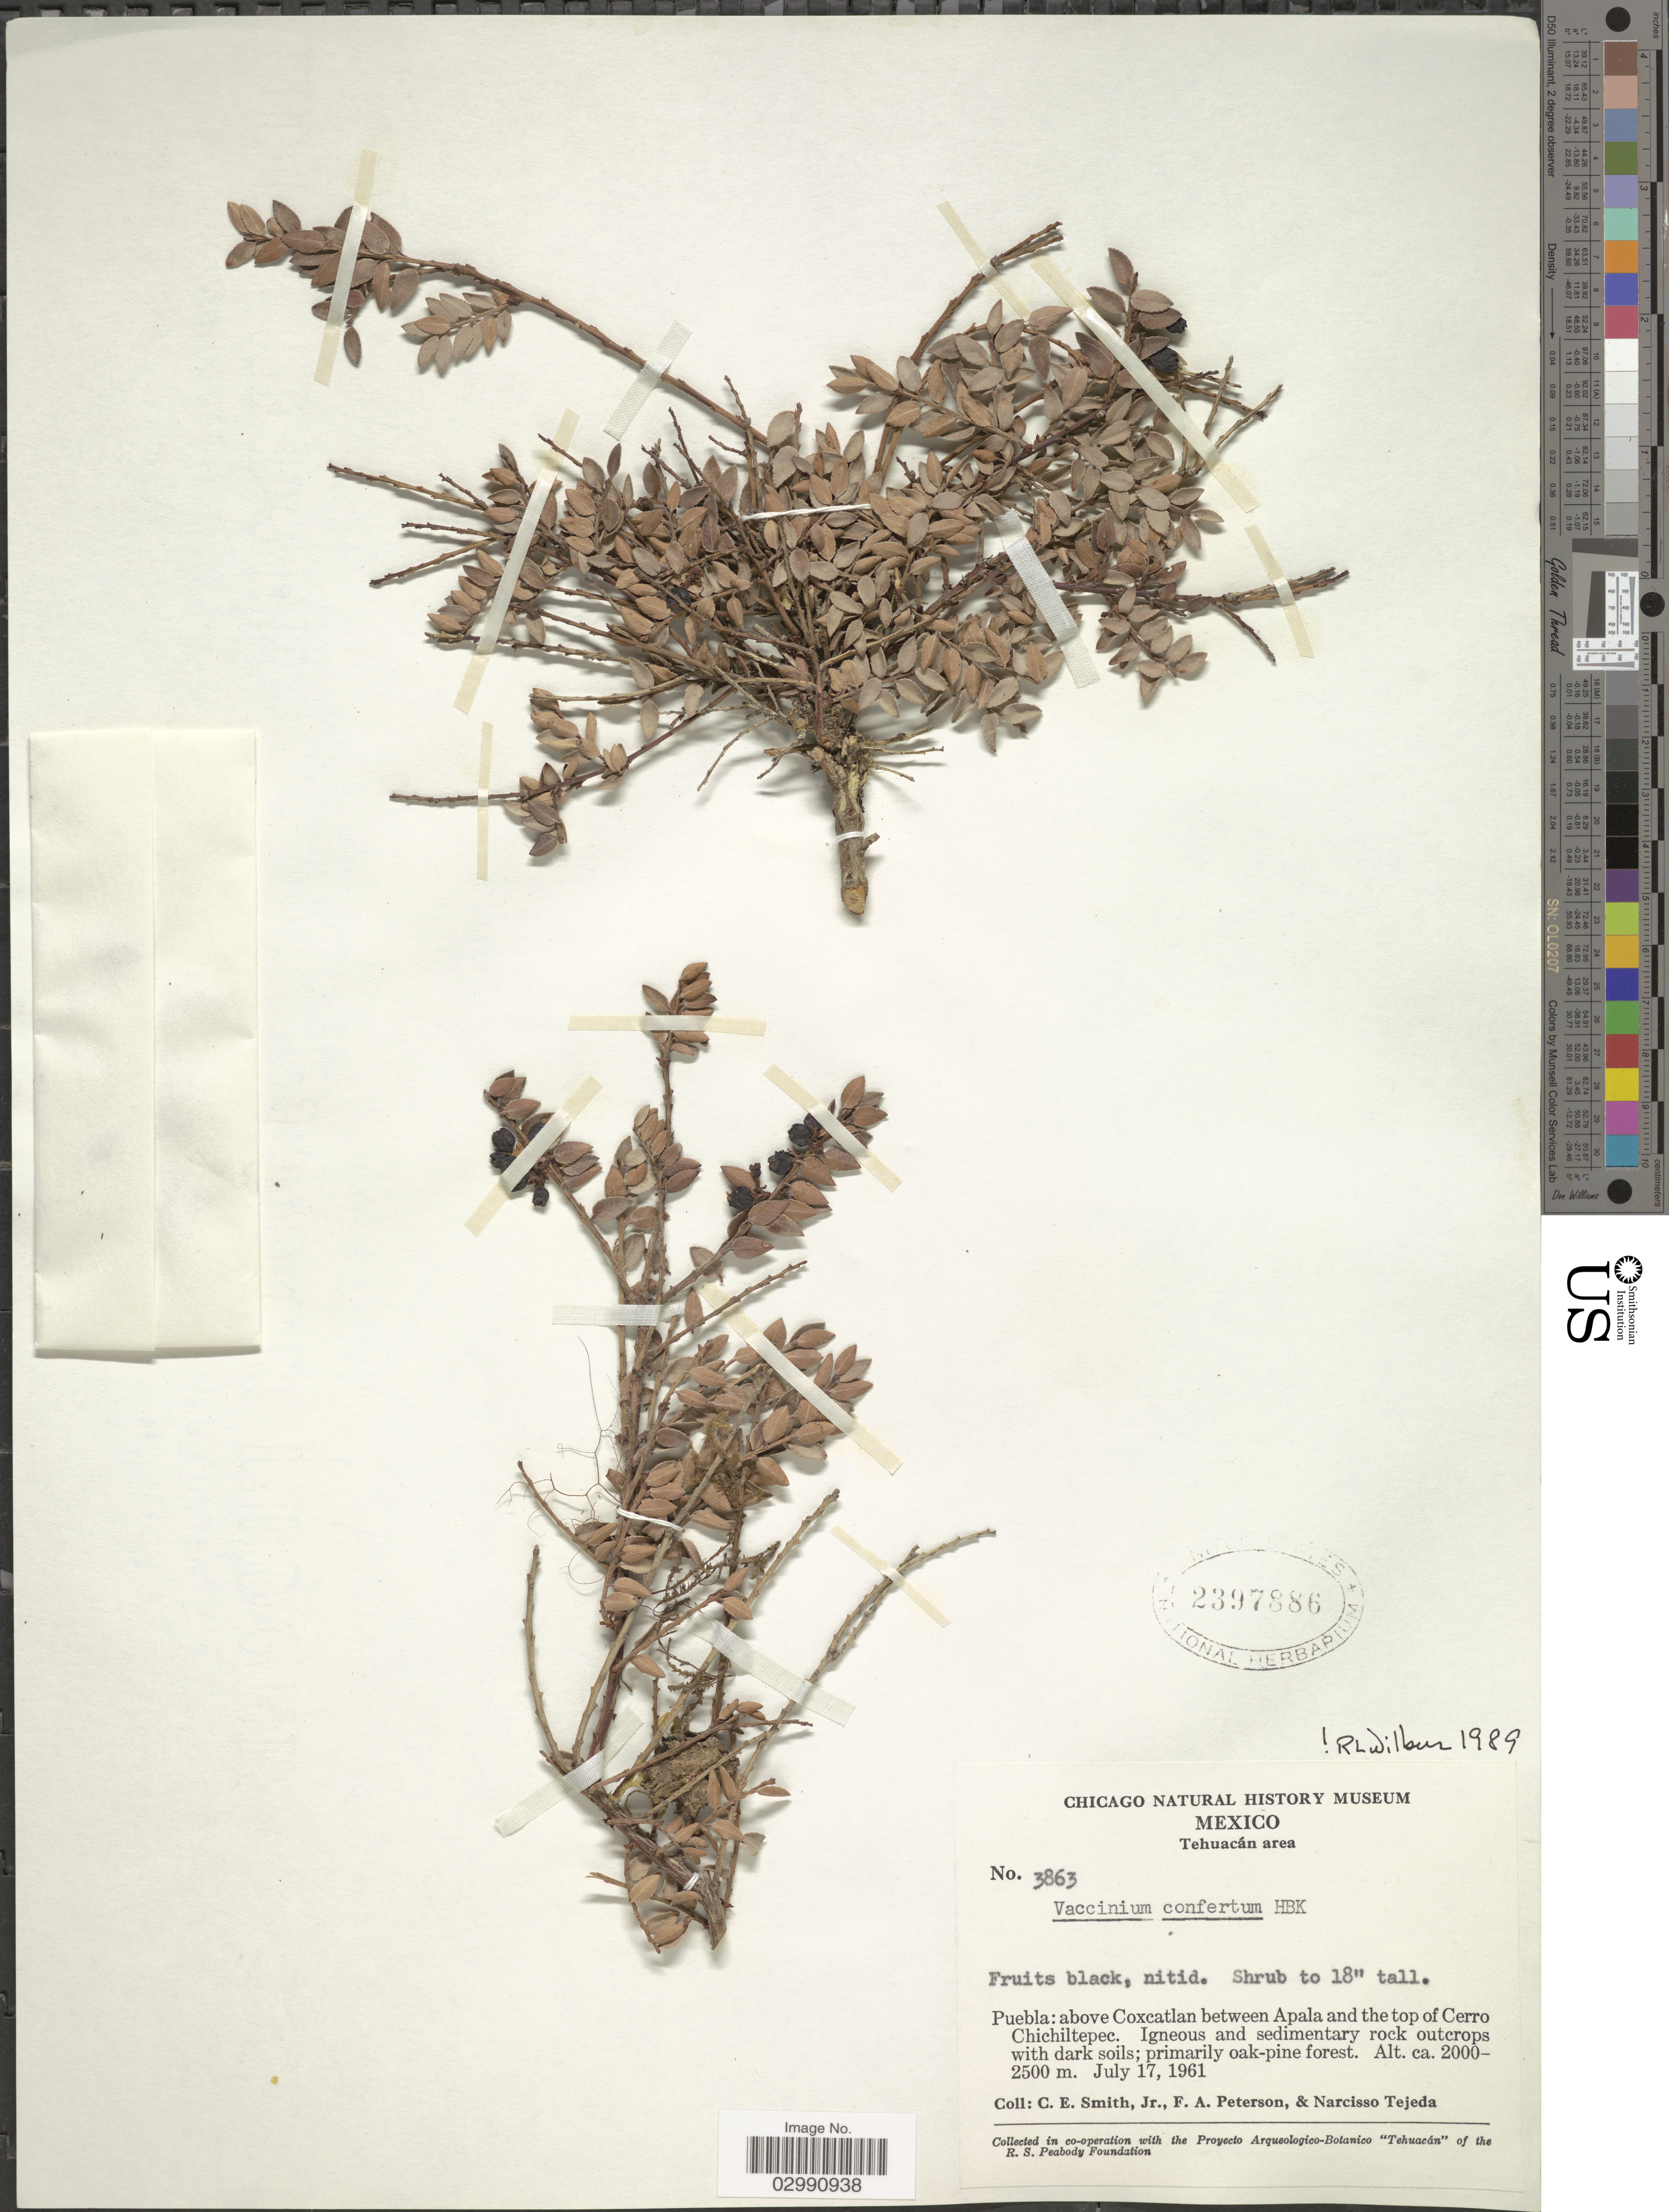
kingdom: Plantae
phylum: Tracheophyta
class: Magnoliopsida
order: Ericales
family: Ericaceae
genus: Vaccinium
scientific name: Vaccinium confertum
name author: Kunth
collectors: C. E. Smith Jr., F. A. Peterson & N. Tejeda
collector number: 3863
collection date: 1961-07-17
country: Mexico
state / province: Puebla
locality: Tehuacán area. Puebla: above Coxcatlan between Apala and the top of Cerro Chichiltepec.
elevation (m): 2000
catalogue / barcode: US 2397886